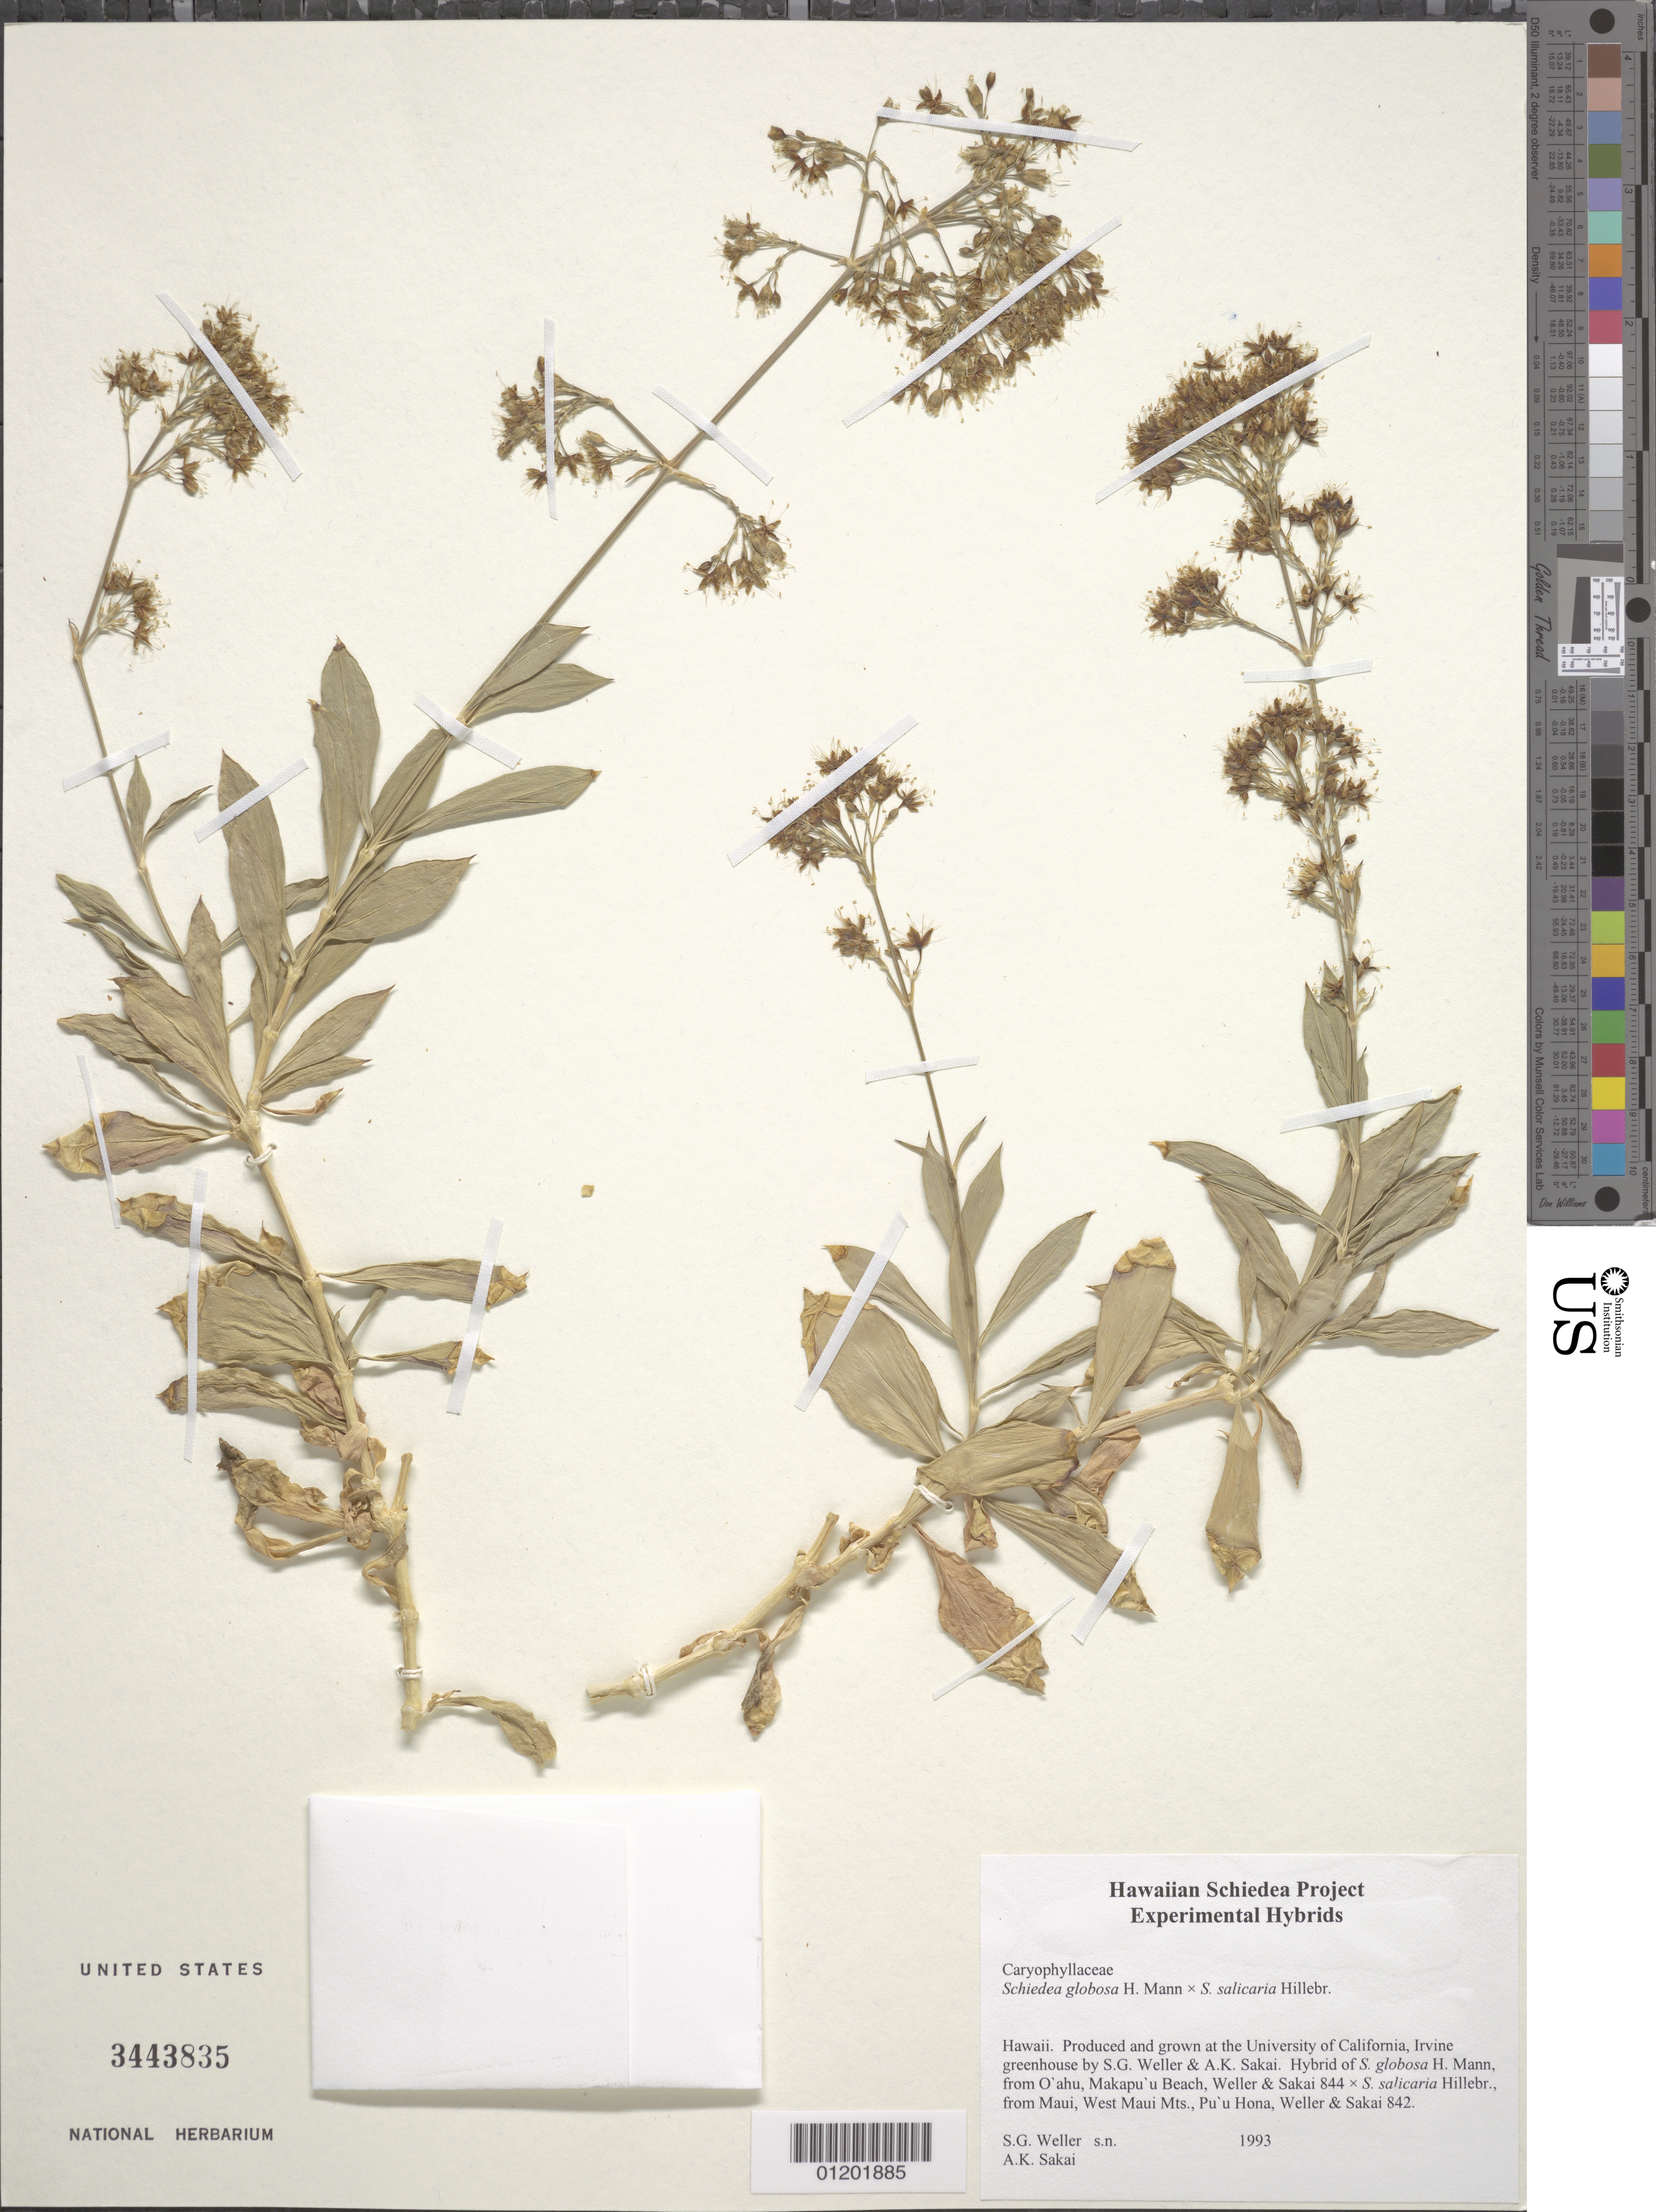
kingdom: Plantae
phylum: Tracheophyta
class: Magnoliopsida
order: Caryophyllales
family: Caryophyllaceae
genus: Schiedea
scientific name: Schiedea globosa x S. salicaria Hillebr.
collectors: S. G. Weller & A. Sakai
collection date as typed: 1993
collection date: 1993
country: United States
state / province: California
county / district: Orange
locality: University of California, Irvine greenhouse.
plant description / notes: Hybrid of S. globosa H. Mann [from O'ahu, Makapu'u Beach, Weller & Sakai 844] × S. salicaria Hillebr. [from Maui, West Maui Mts., Pu'u Hona, Weller & Sakai 842].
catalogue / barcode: US 3443835